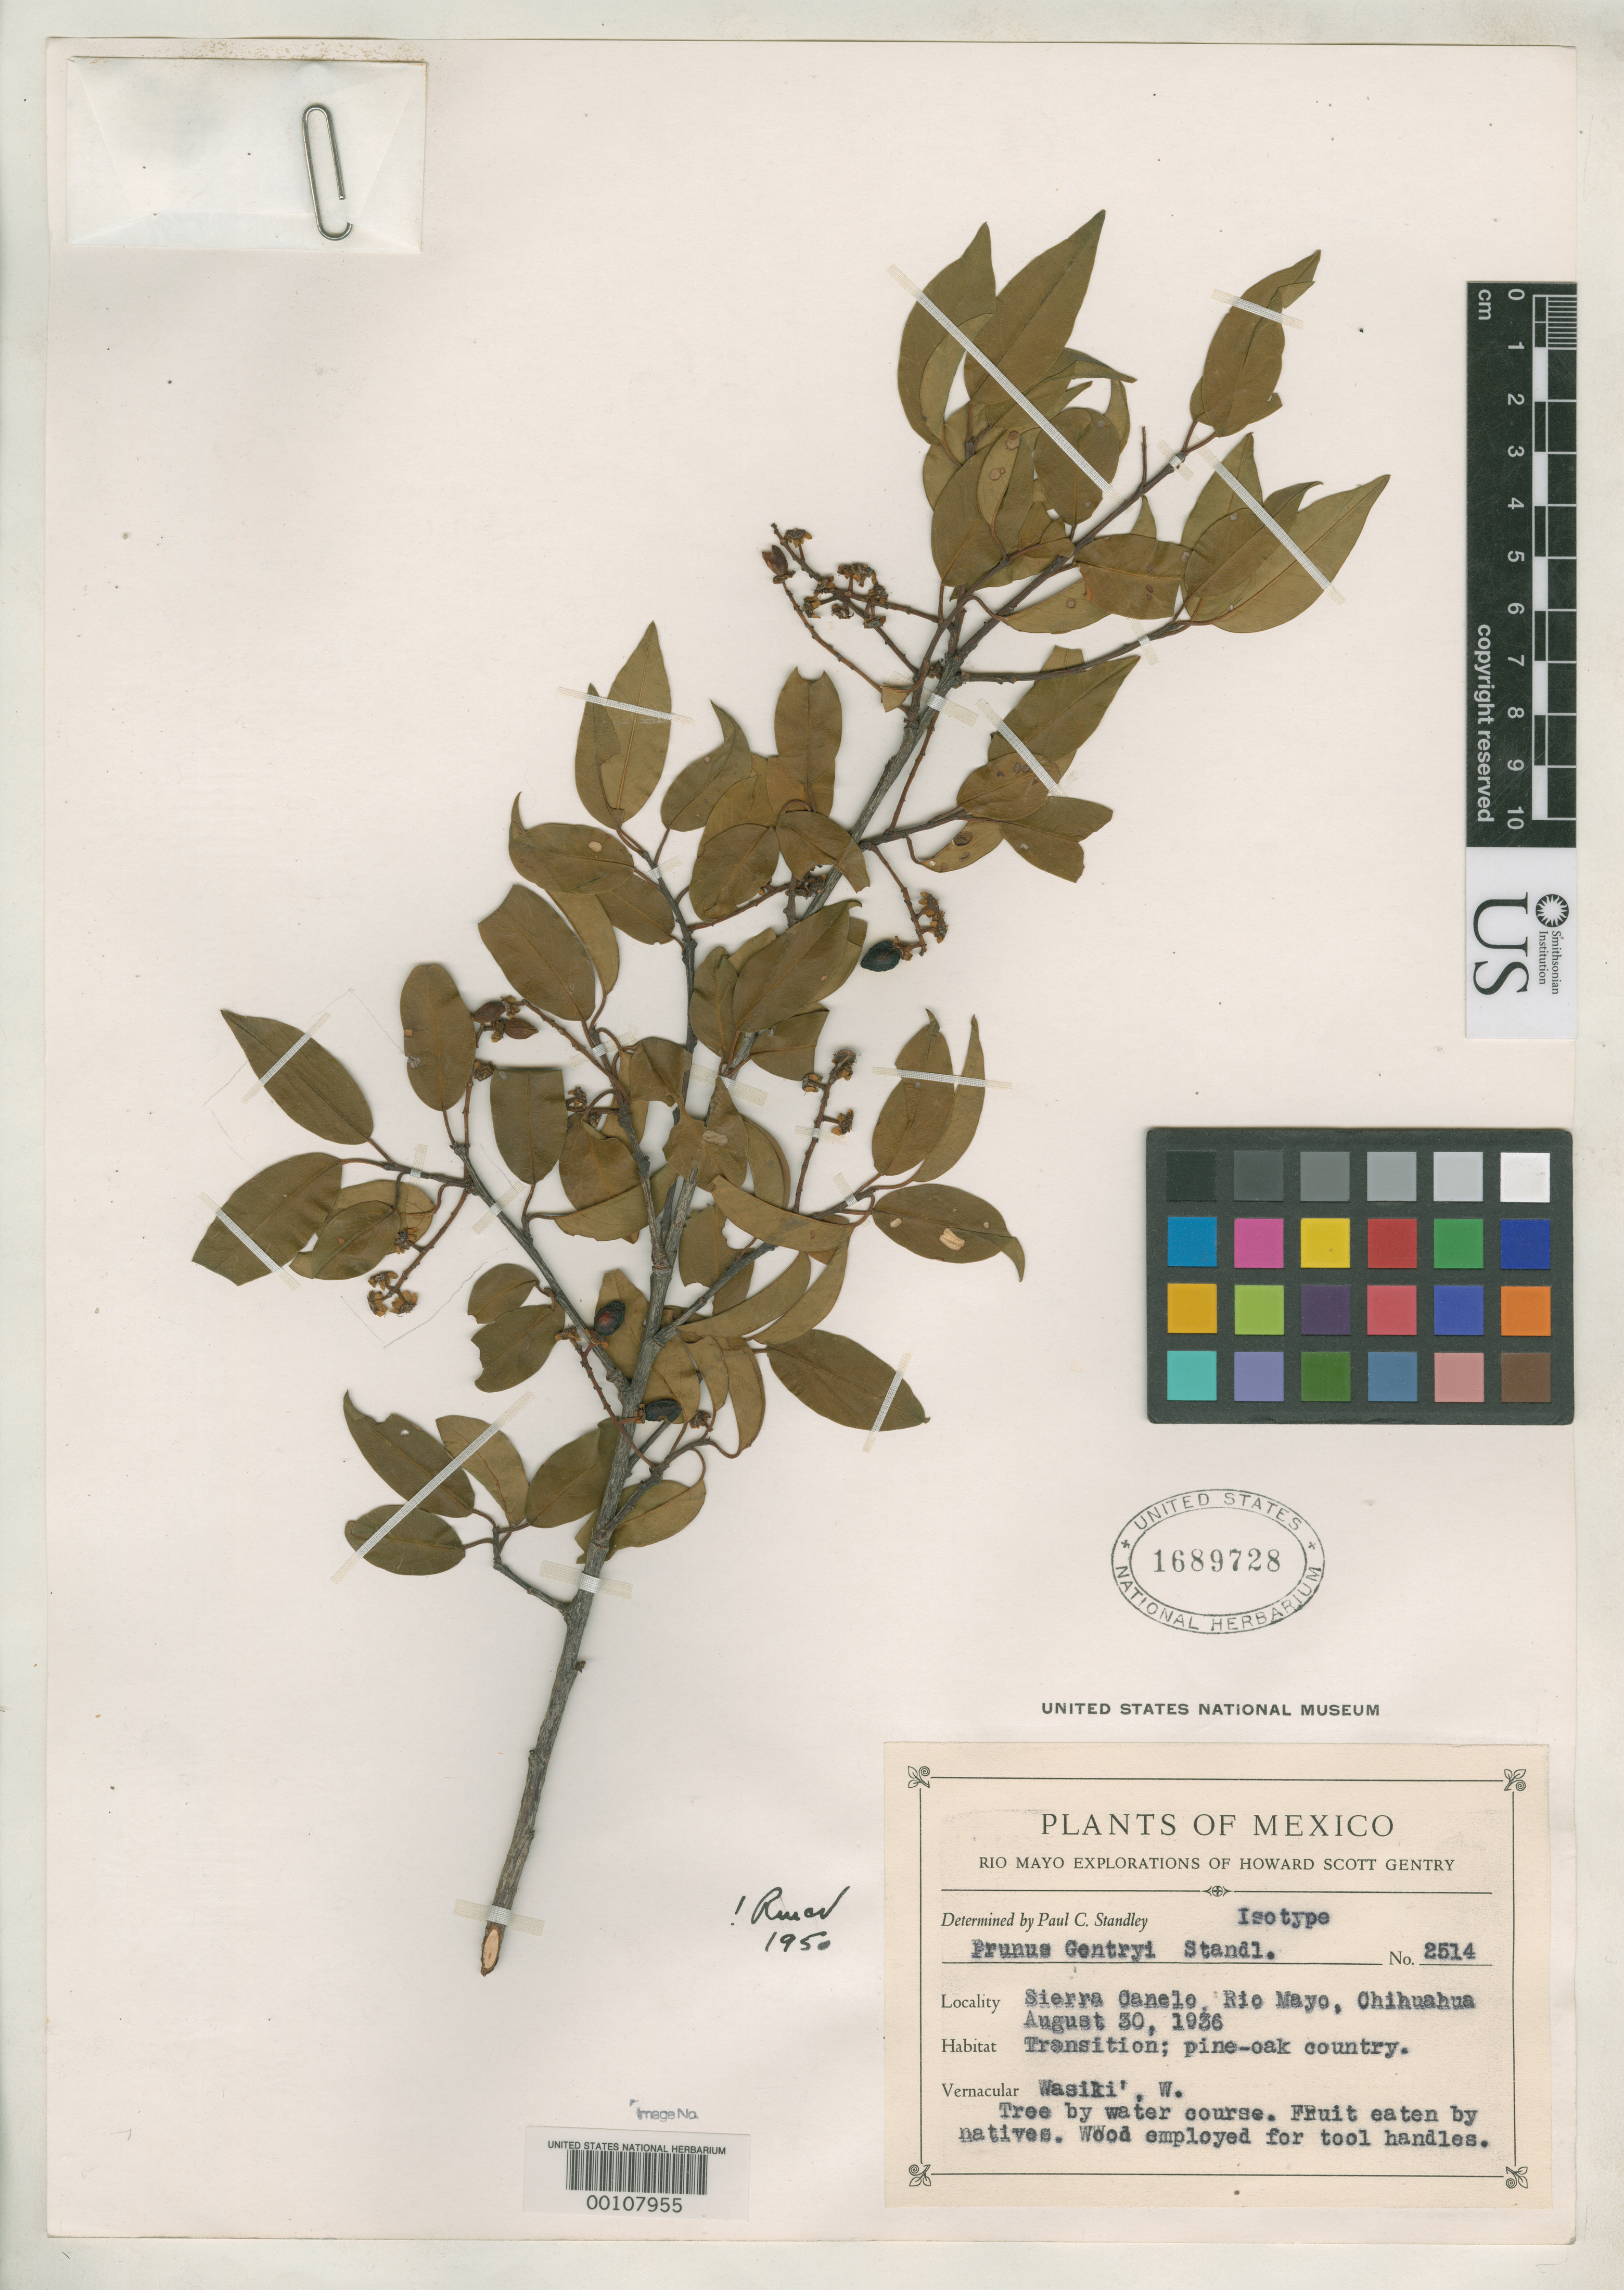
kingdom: Plantae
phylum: Tracheophyta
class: Magnoliopsida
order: Rosales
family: Rosaceae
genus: Prunus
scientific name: Prunus gentryi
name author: Standl.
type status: Isotype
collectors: H. S. Gentry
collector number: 2514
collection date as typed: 30 Aug 1936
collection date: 1936-08-30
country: Mexico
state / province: Chihuahua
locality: Sierra Canelo, Rio Mayo.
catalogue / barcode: US 1689728